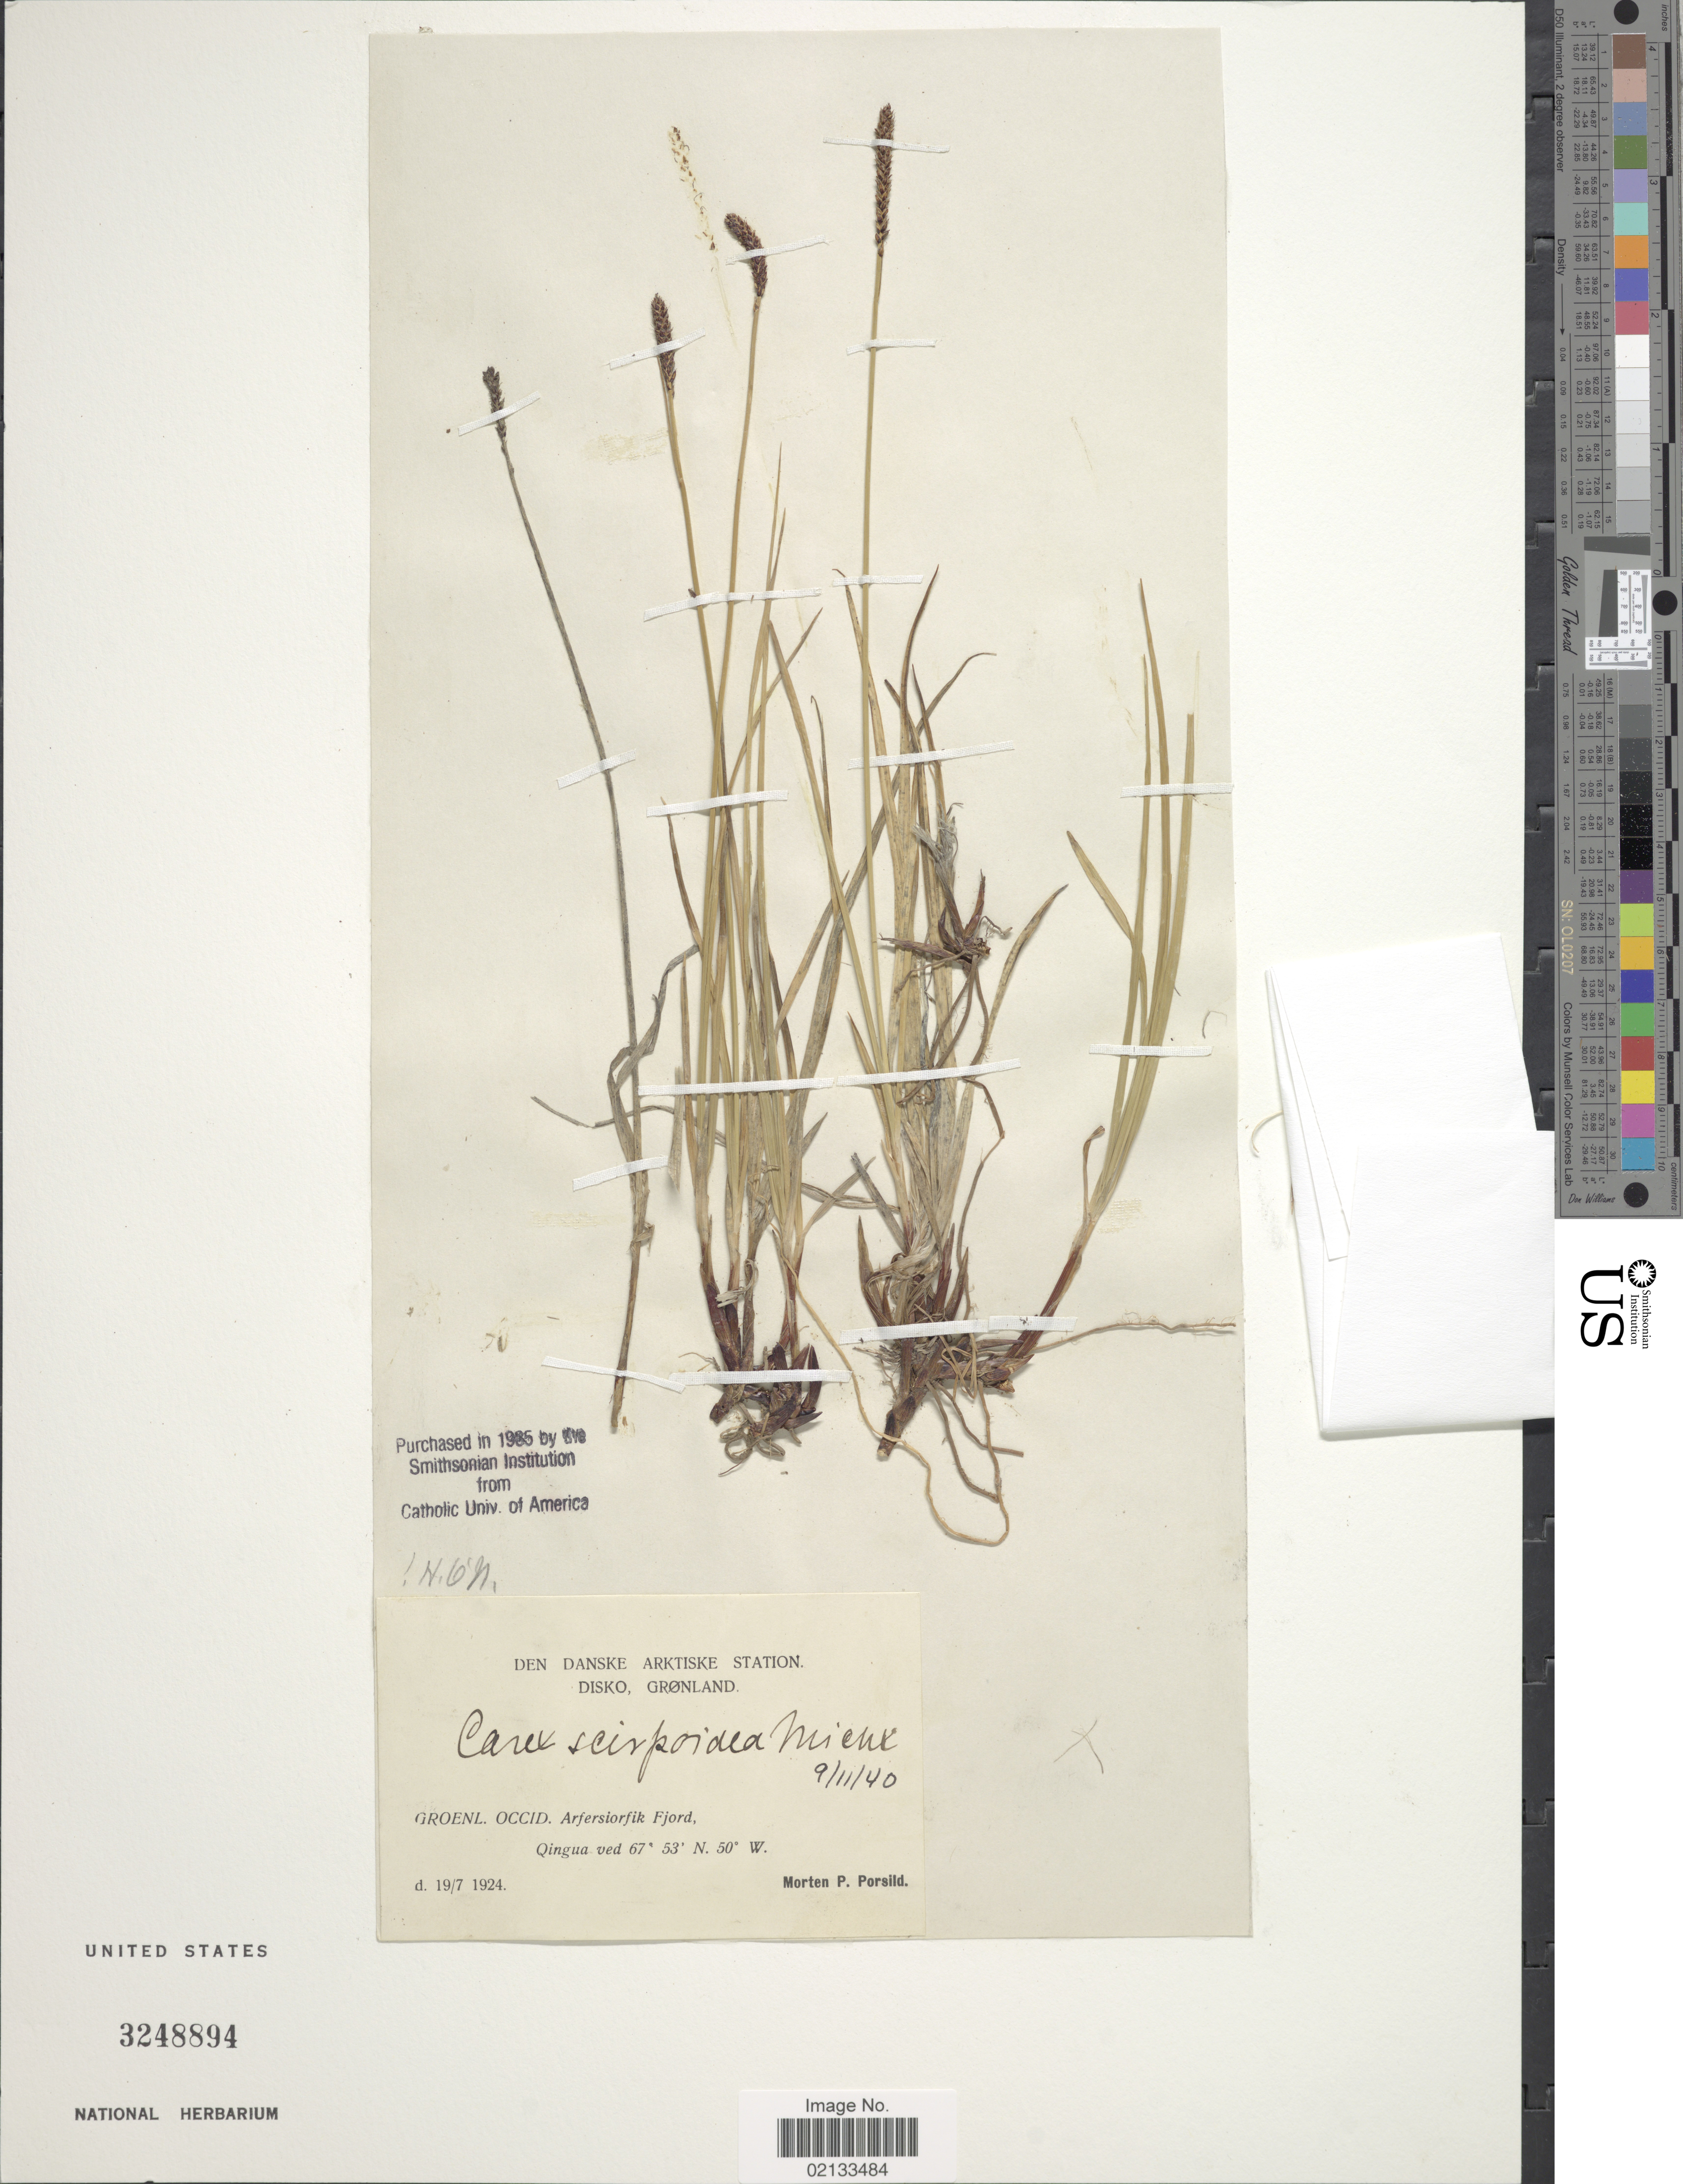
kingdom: Plantae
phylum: Tracheophyta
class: Liliopsida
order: Poales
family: Cyperaceae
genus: Carex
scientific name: Carex scirpoidea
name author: Michx.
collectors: M. P. Porsild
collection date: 1924-07-19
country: Greenland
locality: Den Danske Arktiske Station, Disko, Groenl. Occid. arfersiorfik Fjord, Qingua ved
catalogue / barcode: US 3248894